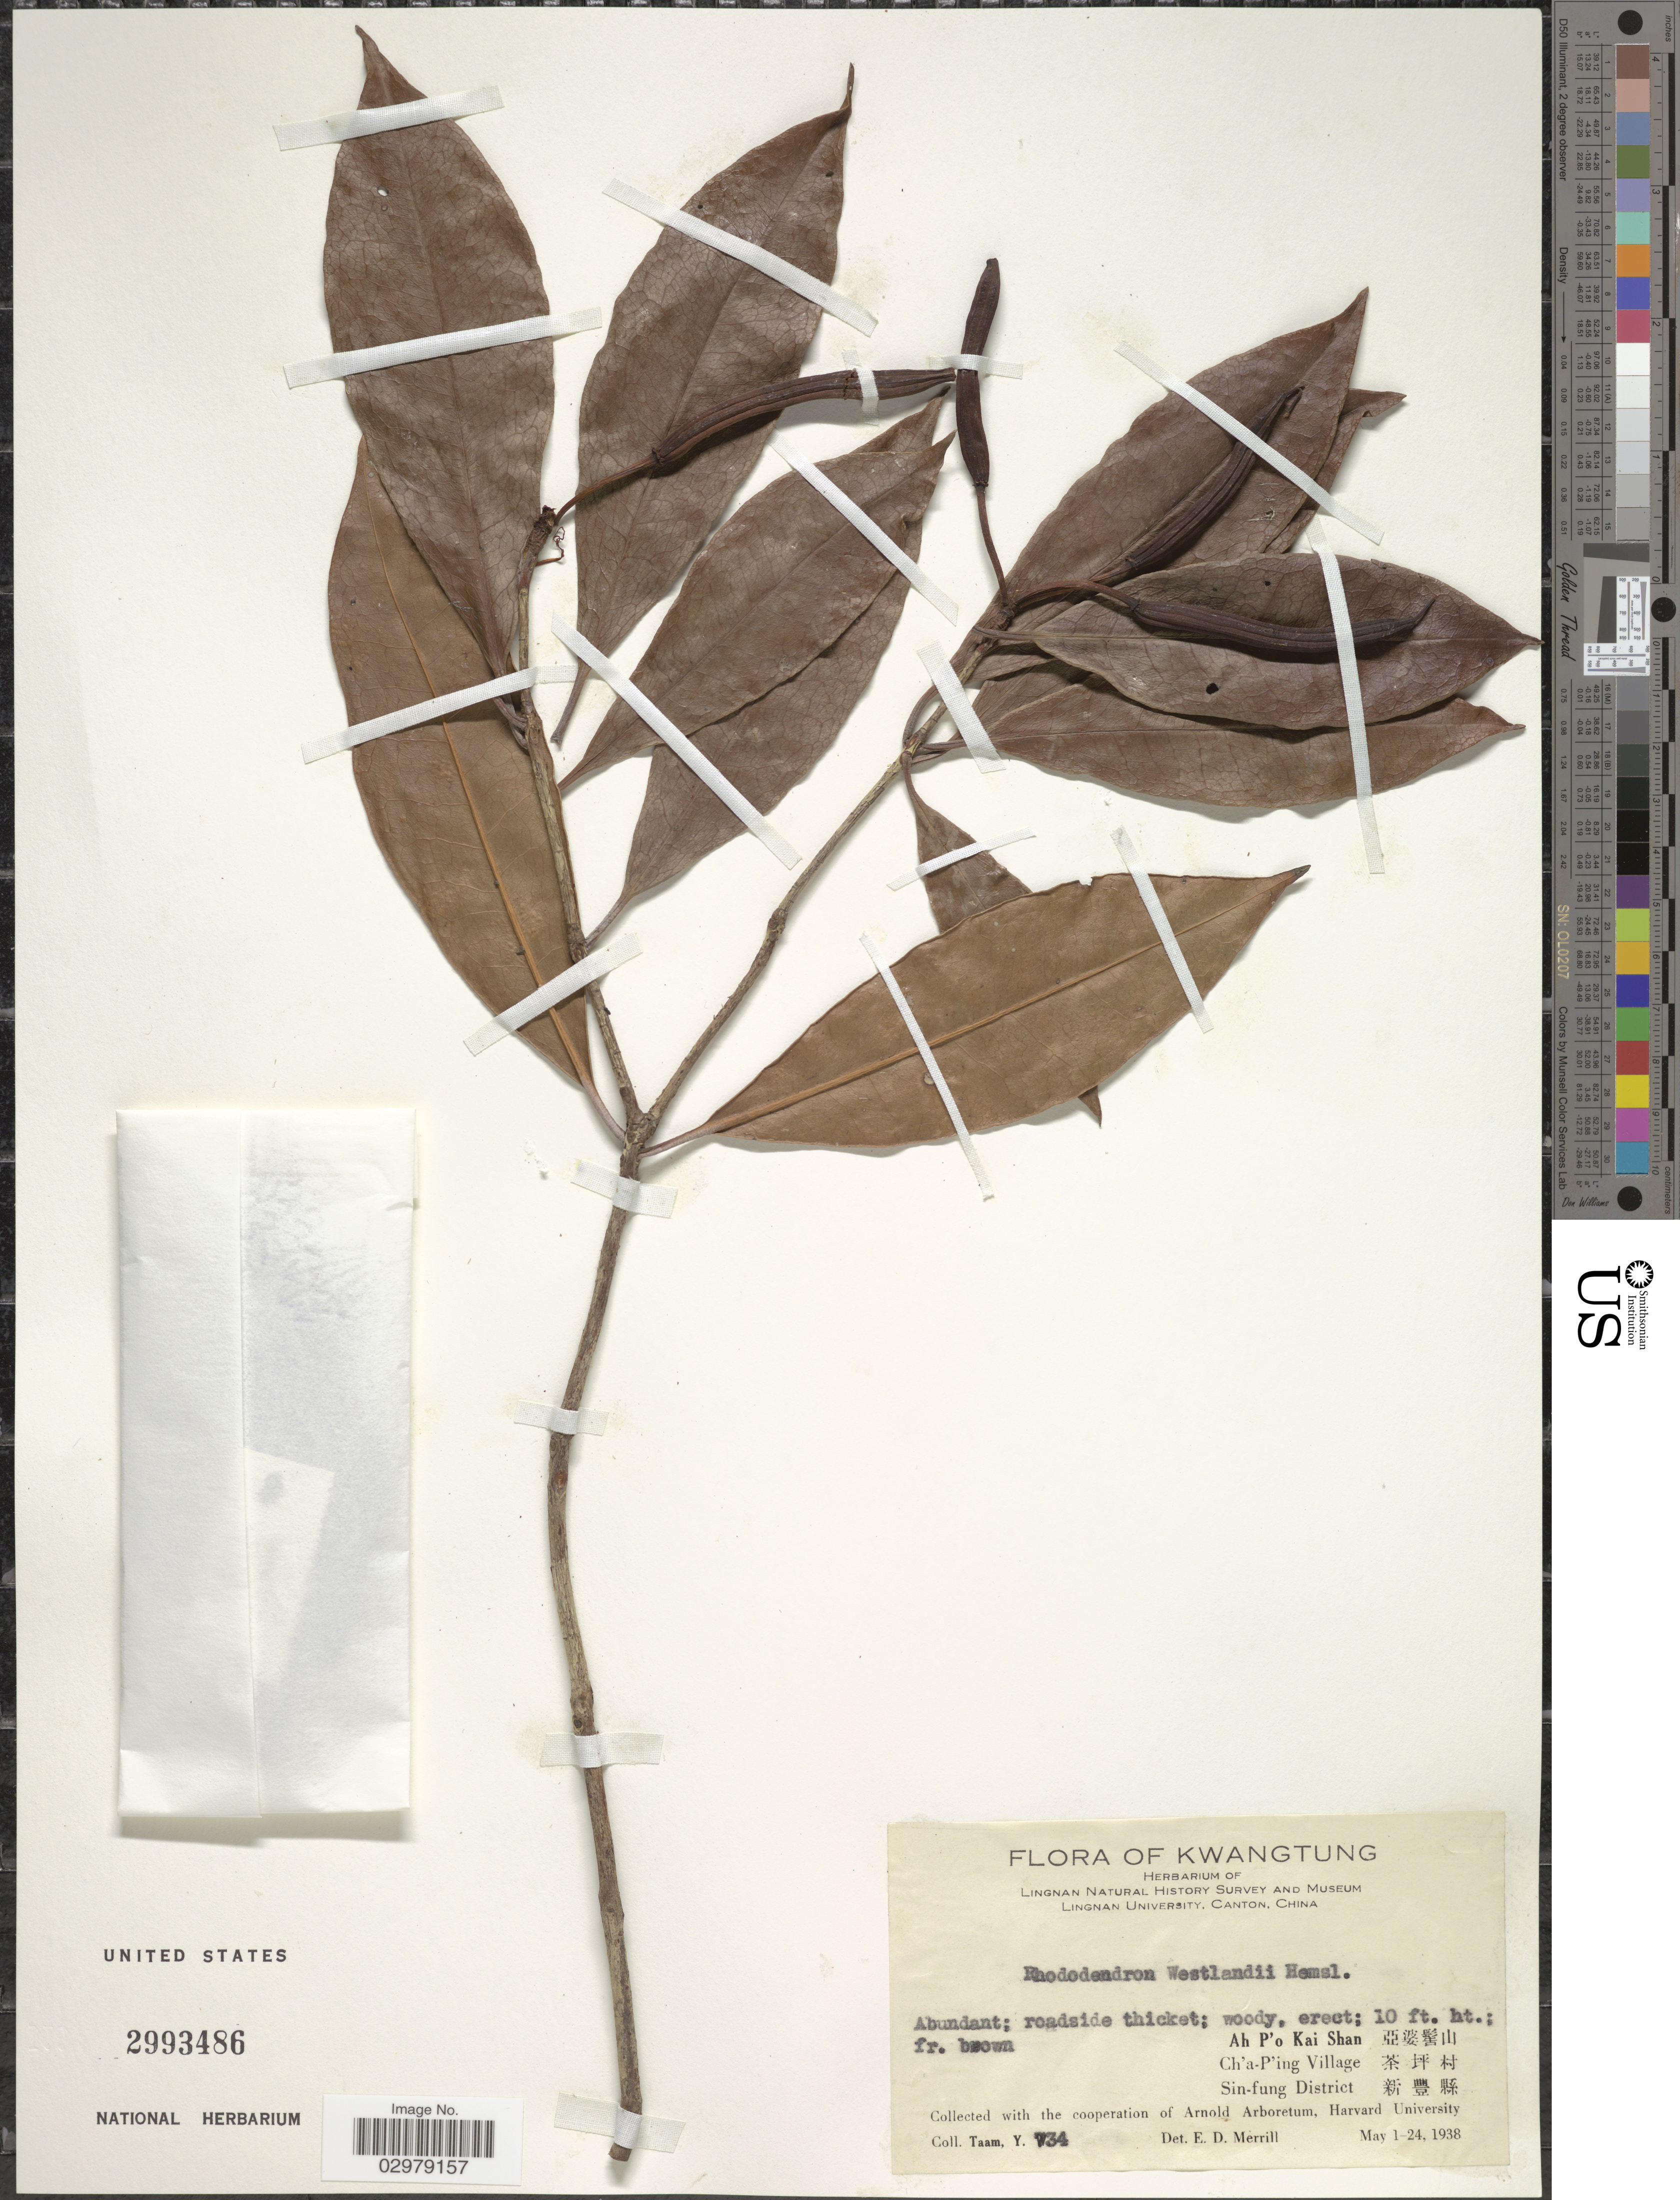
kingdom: Plantae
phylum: Tracheophyta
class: Magnoliopsida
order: Ericales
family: Ericaceae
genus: Rhododendron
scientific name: Rhododendron westlandii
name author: Hemsl.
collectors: Y. W. Taam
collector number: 734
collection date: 1938-05-01/1938-05-24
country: China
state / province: Guangdong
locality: Kwangtung. Ah P'o Kai Shan, Ch'a-P'ing Village, Sin-fung District.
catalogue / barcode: US 2993486